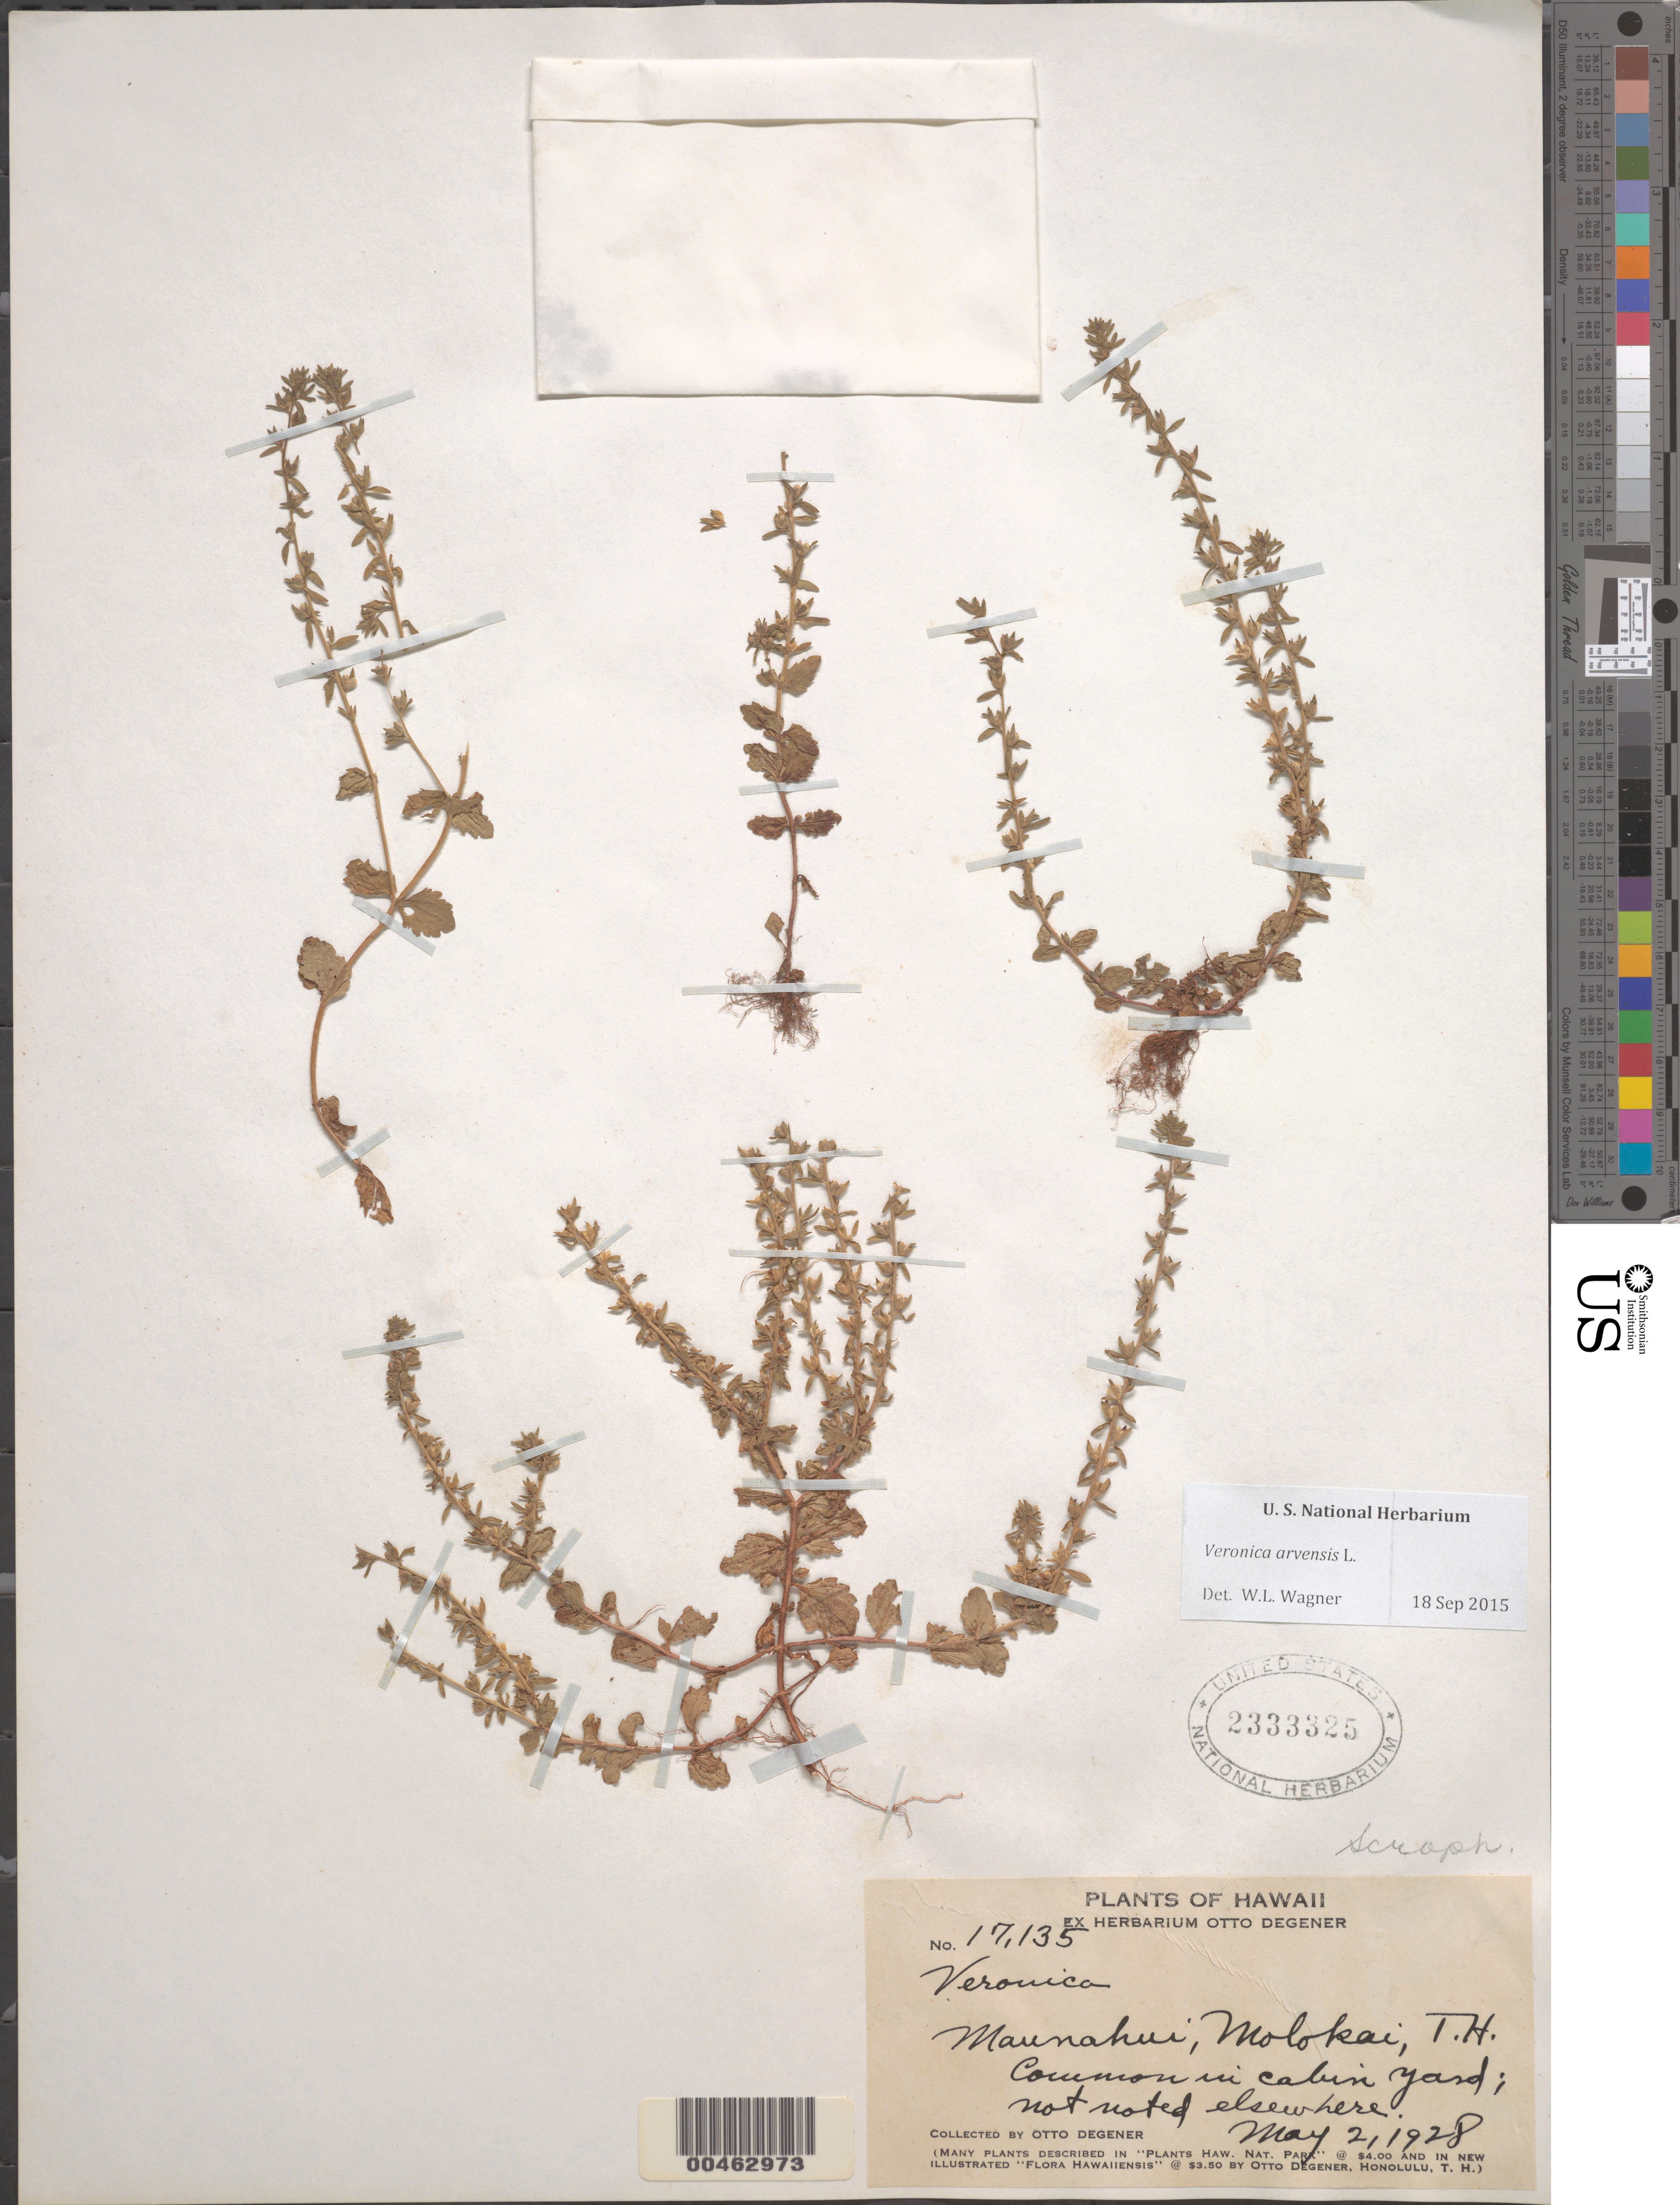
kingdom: Plantae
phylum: Tracheophyta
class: Magnoliopsida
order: Lamiales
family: Plantaginaceae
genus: Veronica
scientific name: Veronica arvensis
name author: L.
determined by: Wagner, W. L., (BOT), Smithsonian Institution - National Museum of Natural History (UNITED STATES)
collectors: O. Degener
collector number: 17135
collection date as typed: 2 May 1928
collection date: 1928-05-02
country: United States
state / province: Hawaii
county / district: Maui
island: Moloka'i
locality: Maunahui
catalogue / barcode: US 2333325